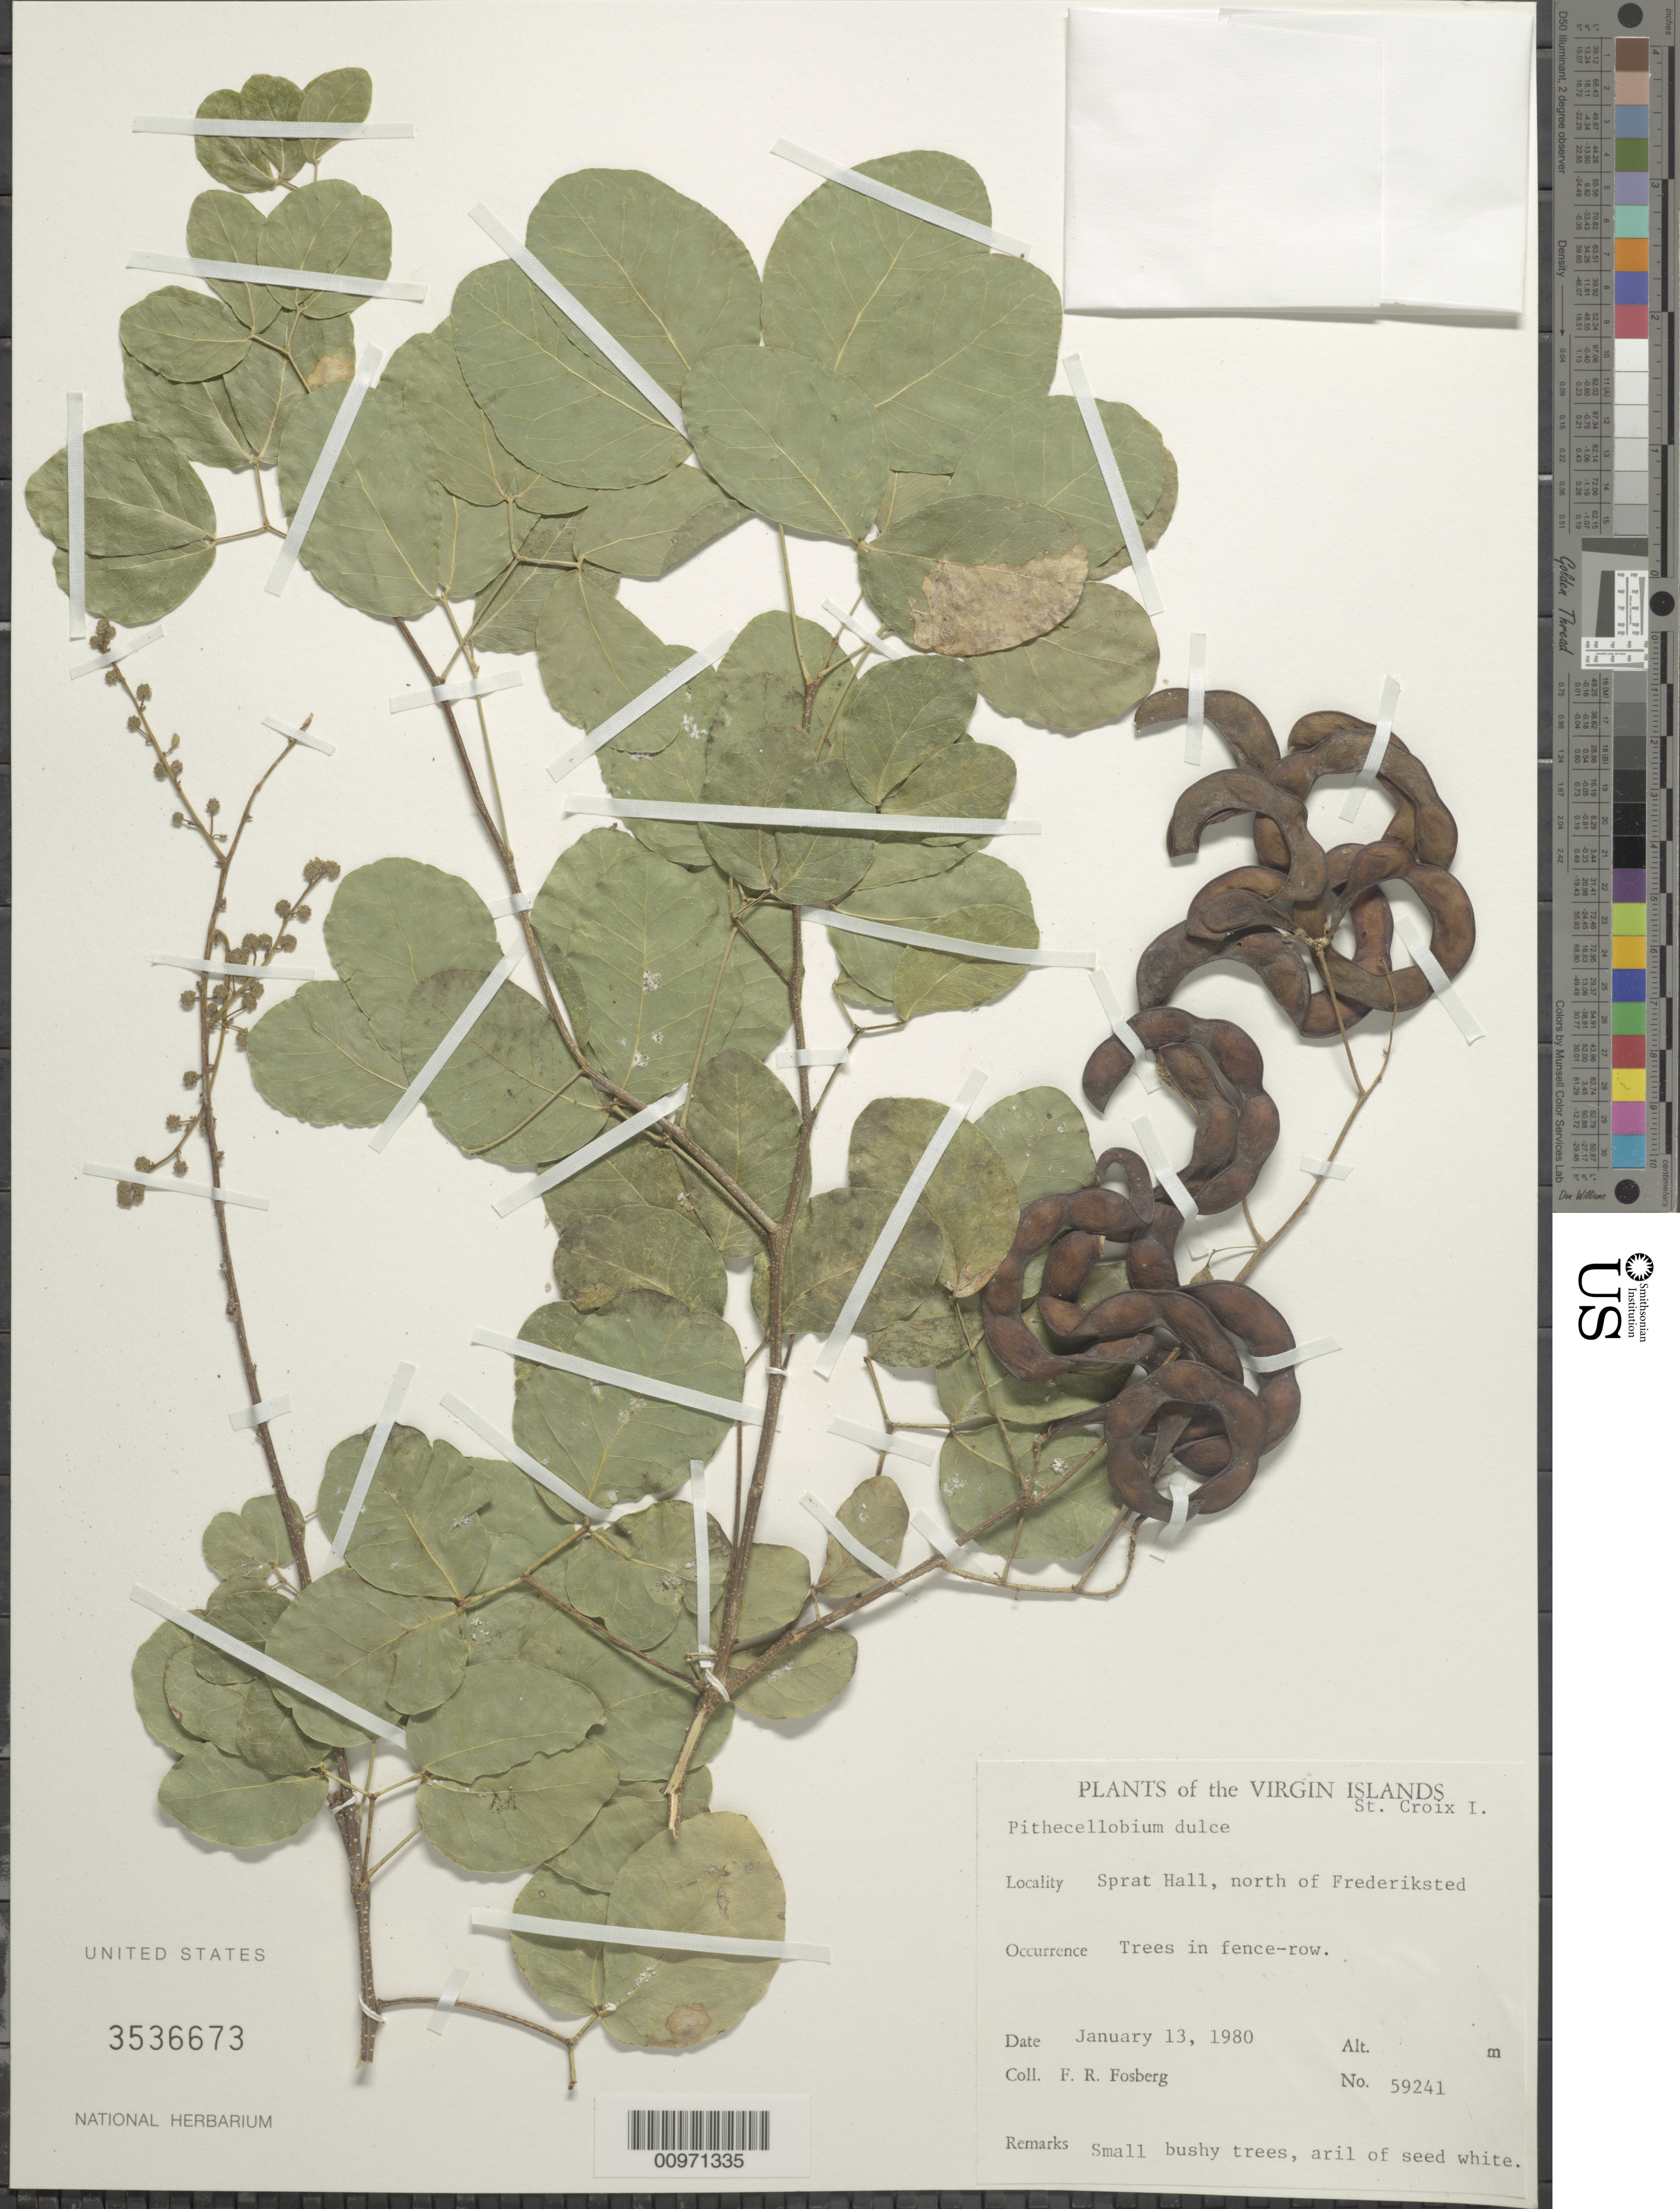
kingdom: Plantae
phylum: Tracheophyta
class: Magnoliopsida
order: Fabales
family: Fabaceae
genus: Pithecellobium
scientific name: Pithecellobium dulce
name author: (Roxb.) Benth.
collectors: F. R. Fosberg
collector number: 59241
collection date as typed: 13 Jan 1980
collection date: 1980-01-13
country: U.S. Virgin Islands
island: St. Croix I.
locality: Sprat Hall, north of Frederiksted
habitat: Trees in fence-row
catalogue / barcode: US 3536673